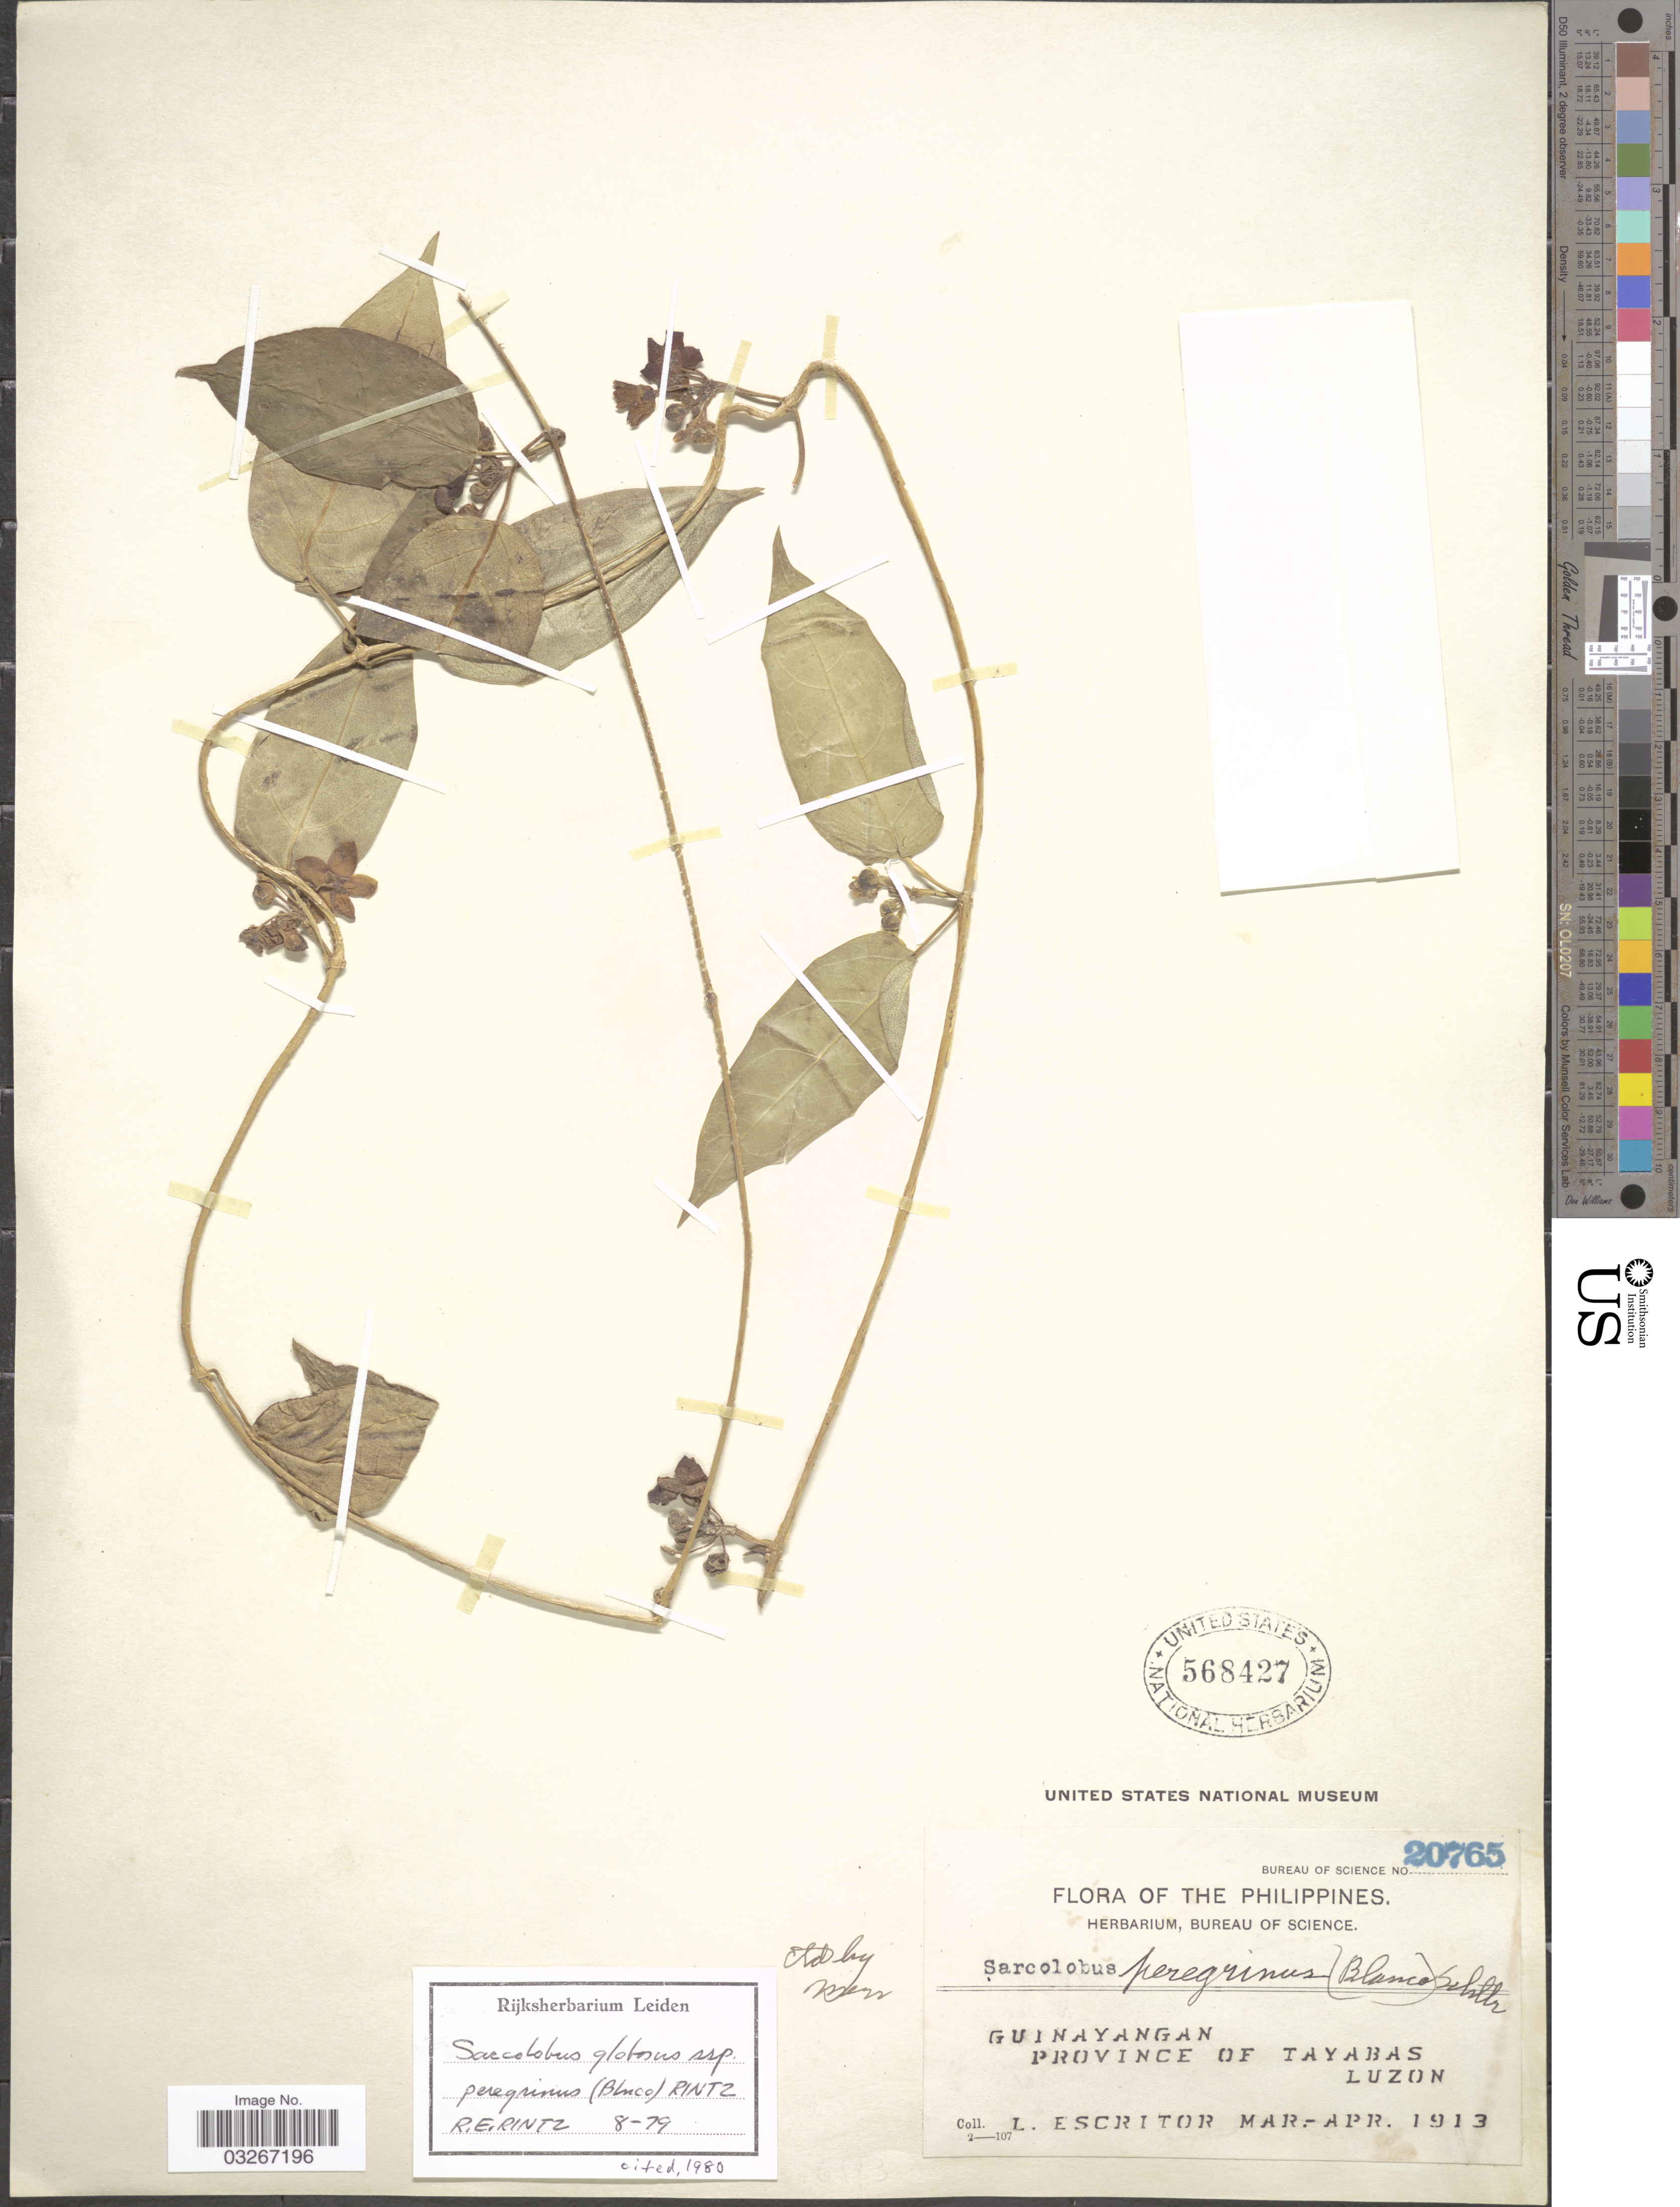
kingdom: Plantae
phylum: Tracheophyta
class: Magnoliopsida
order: Gentianales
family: Apocynaceae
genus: Sarcolobus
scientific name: Sarcolobus globosus subsp. peregrinus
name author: (Blanco) Rintz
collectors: L. Escritor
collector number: Bureau of Science 20765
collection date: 1913-03/1913-04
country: Philippines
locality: Guinayangan. Province of Tayabas. Luzon.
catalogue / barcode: US 568427